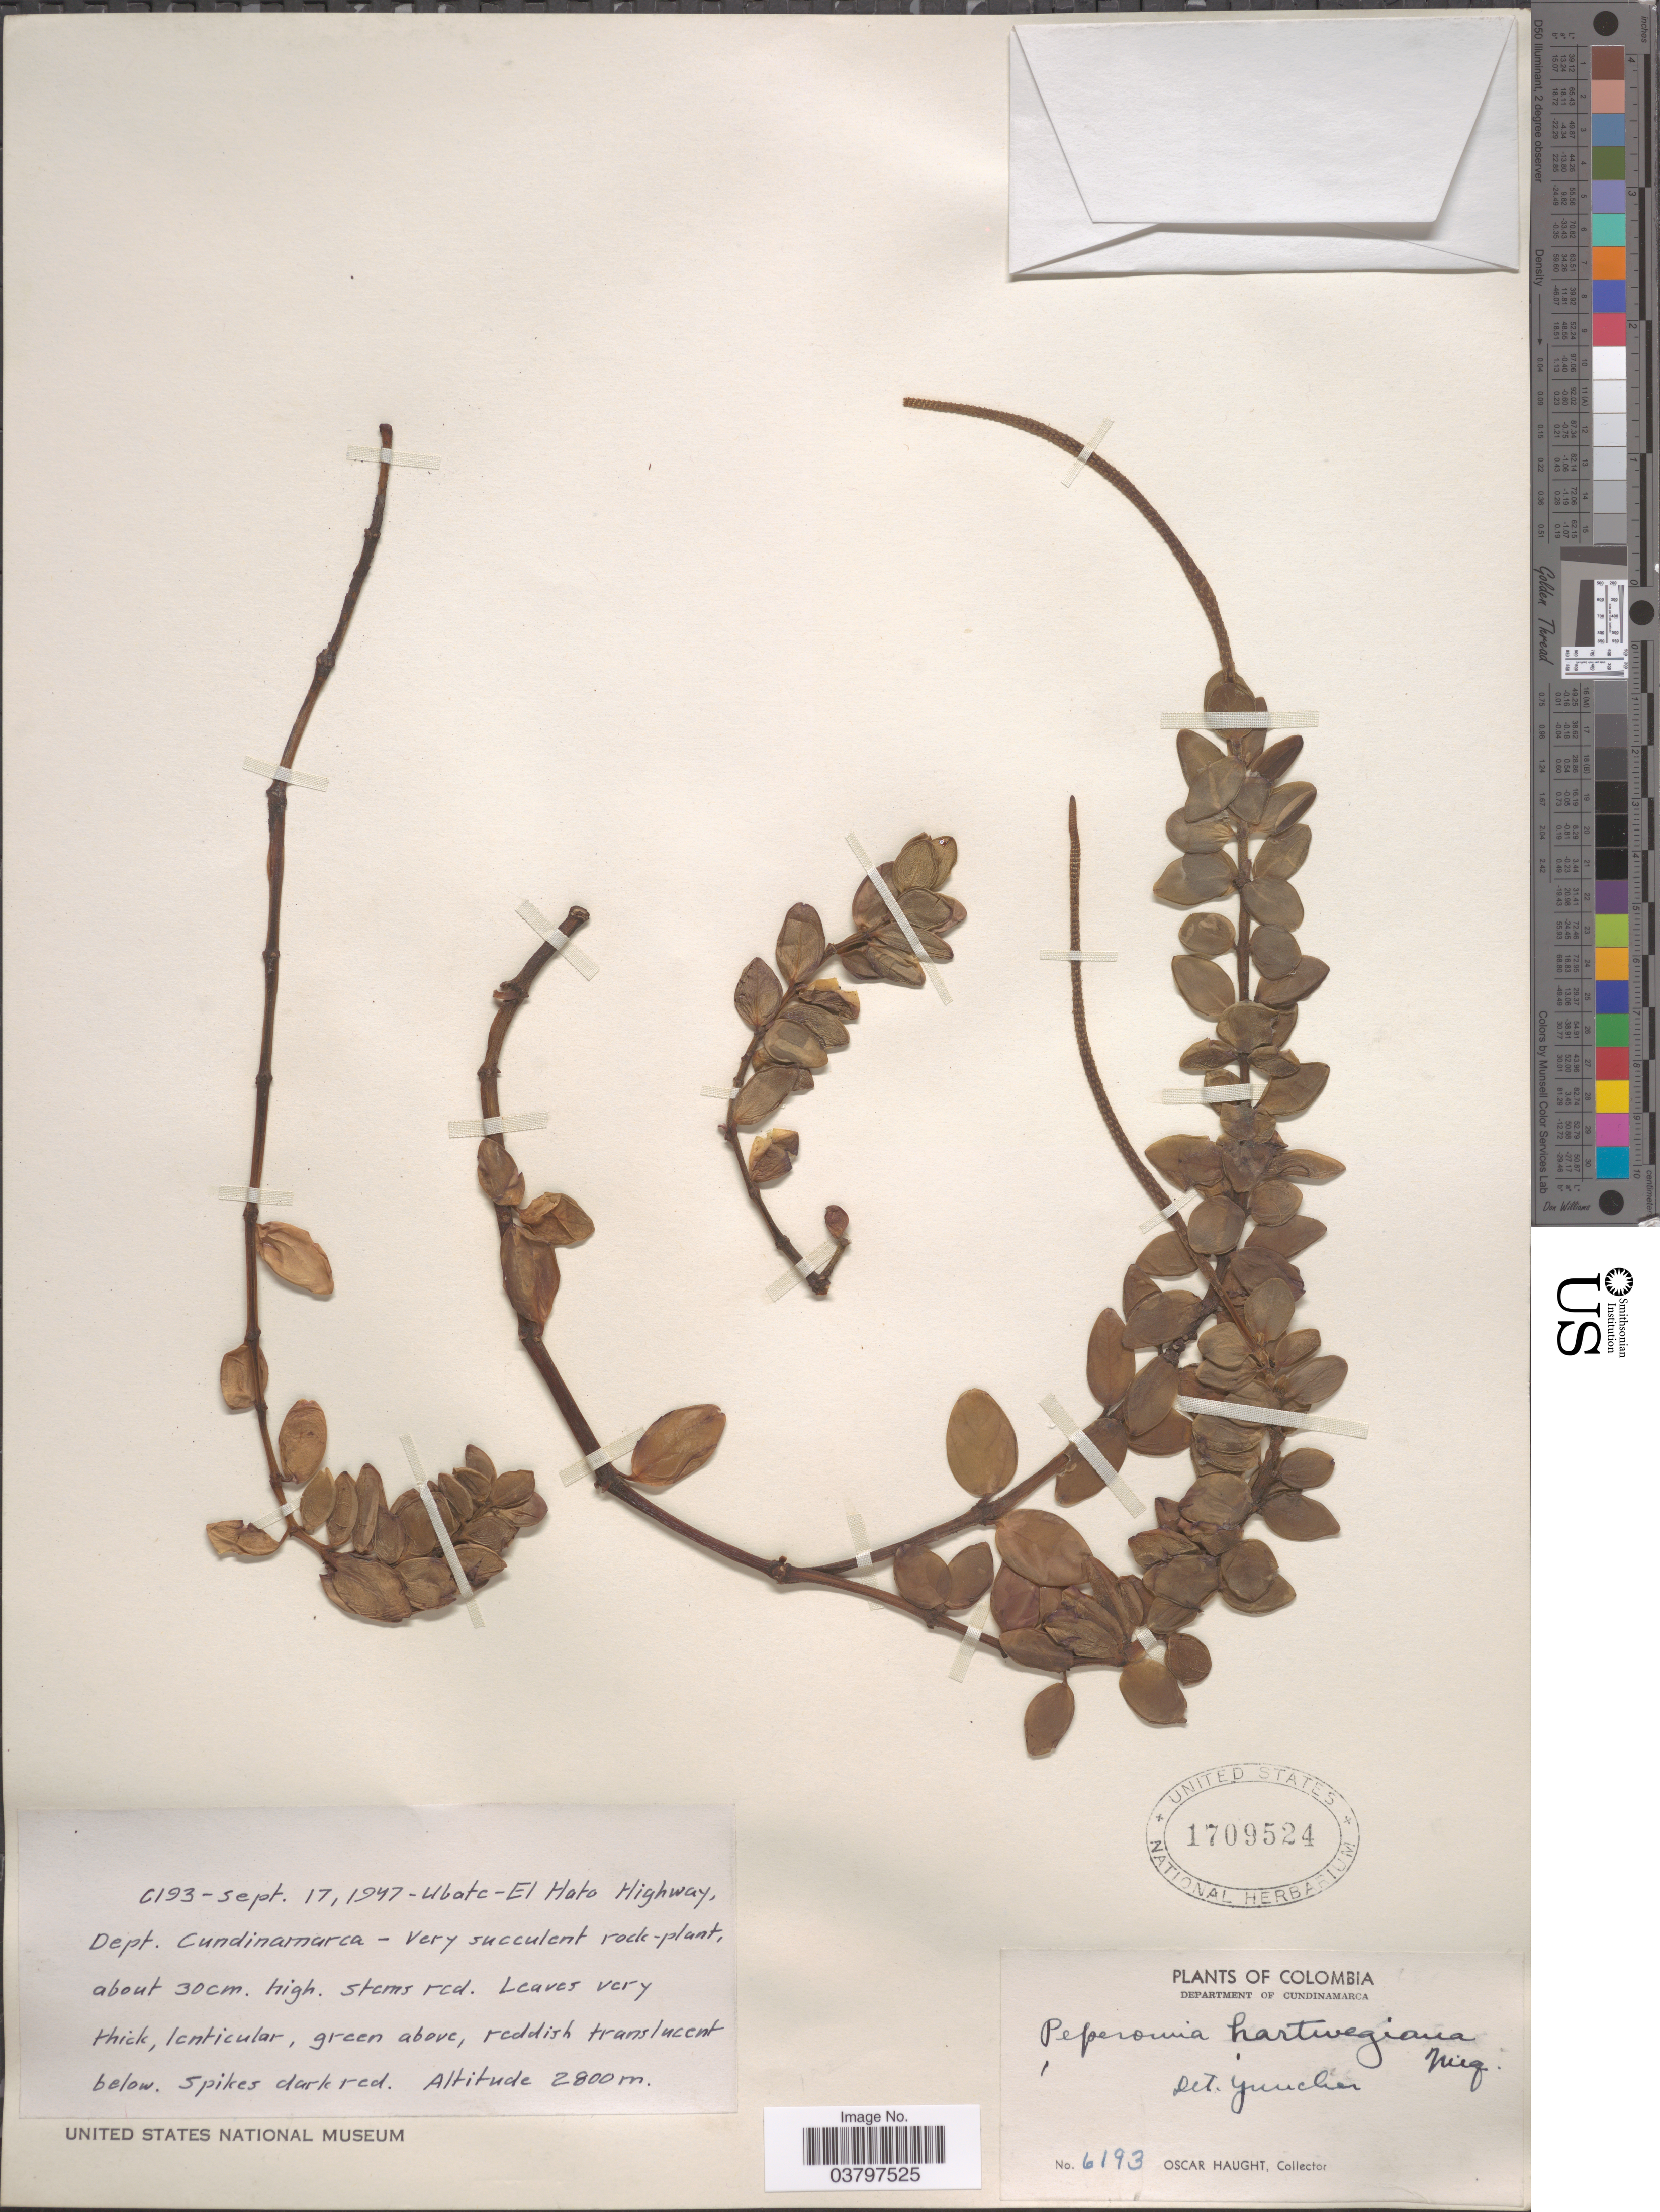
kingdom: Plantae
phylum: Tracheophyta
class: Magnoliopsida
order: Piperales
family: Piperaceae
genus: Peperomia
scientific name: Peperomia hartwegiana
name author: Miq.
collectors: O. L. Haught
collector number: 6193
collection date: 1947-09-17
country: Colombia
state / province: Cundinamarca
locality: Department of Cundinamarca. Ubate - El Hato Highway, Dept. Cundinamarca.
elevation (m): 2800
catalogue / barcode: US 1709524